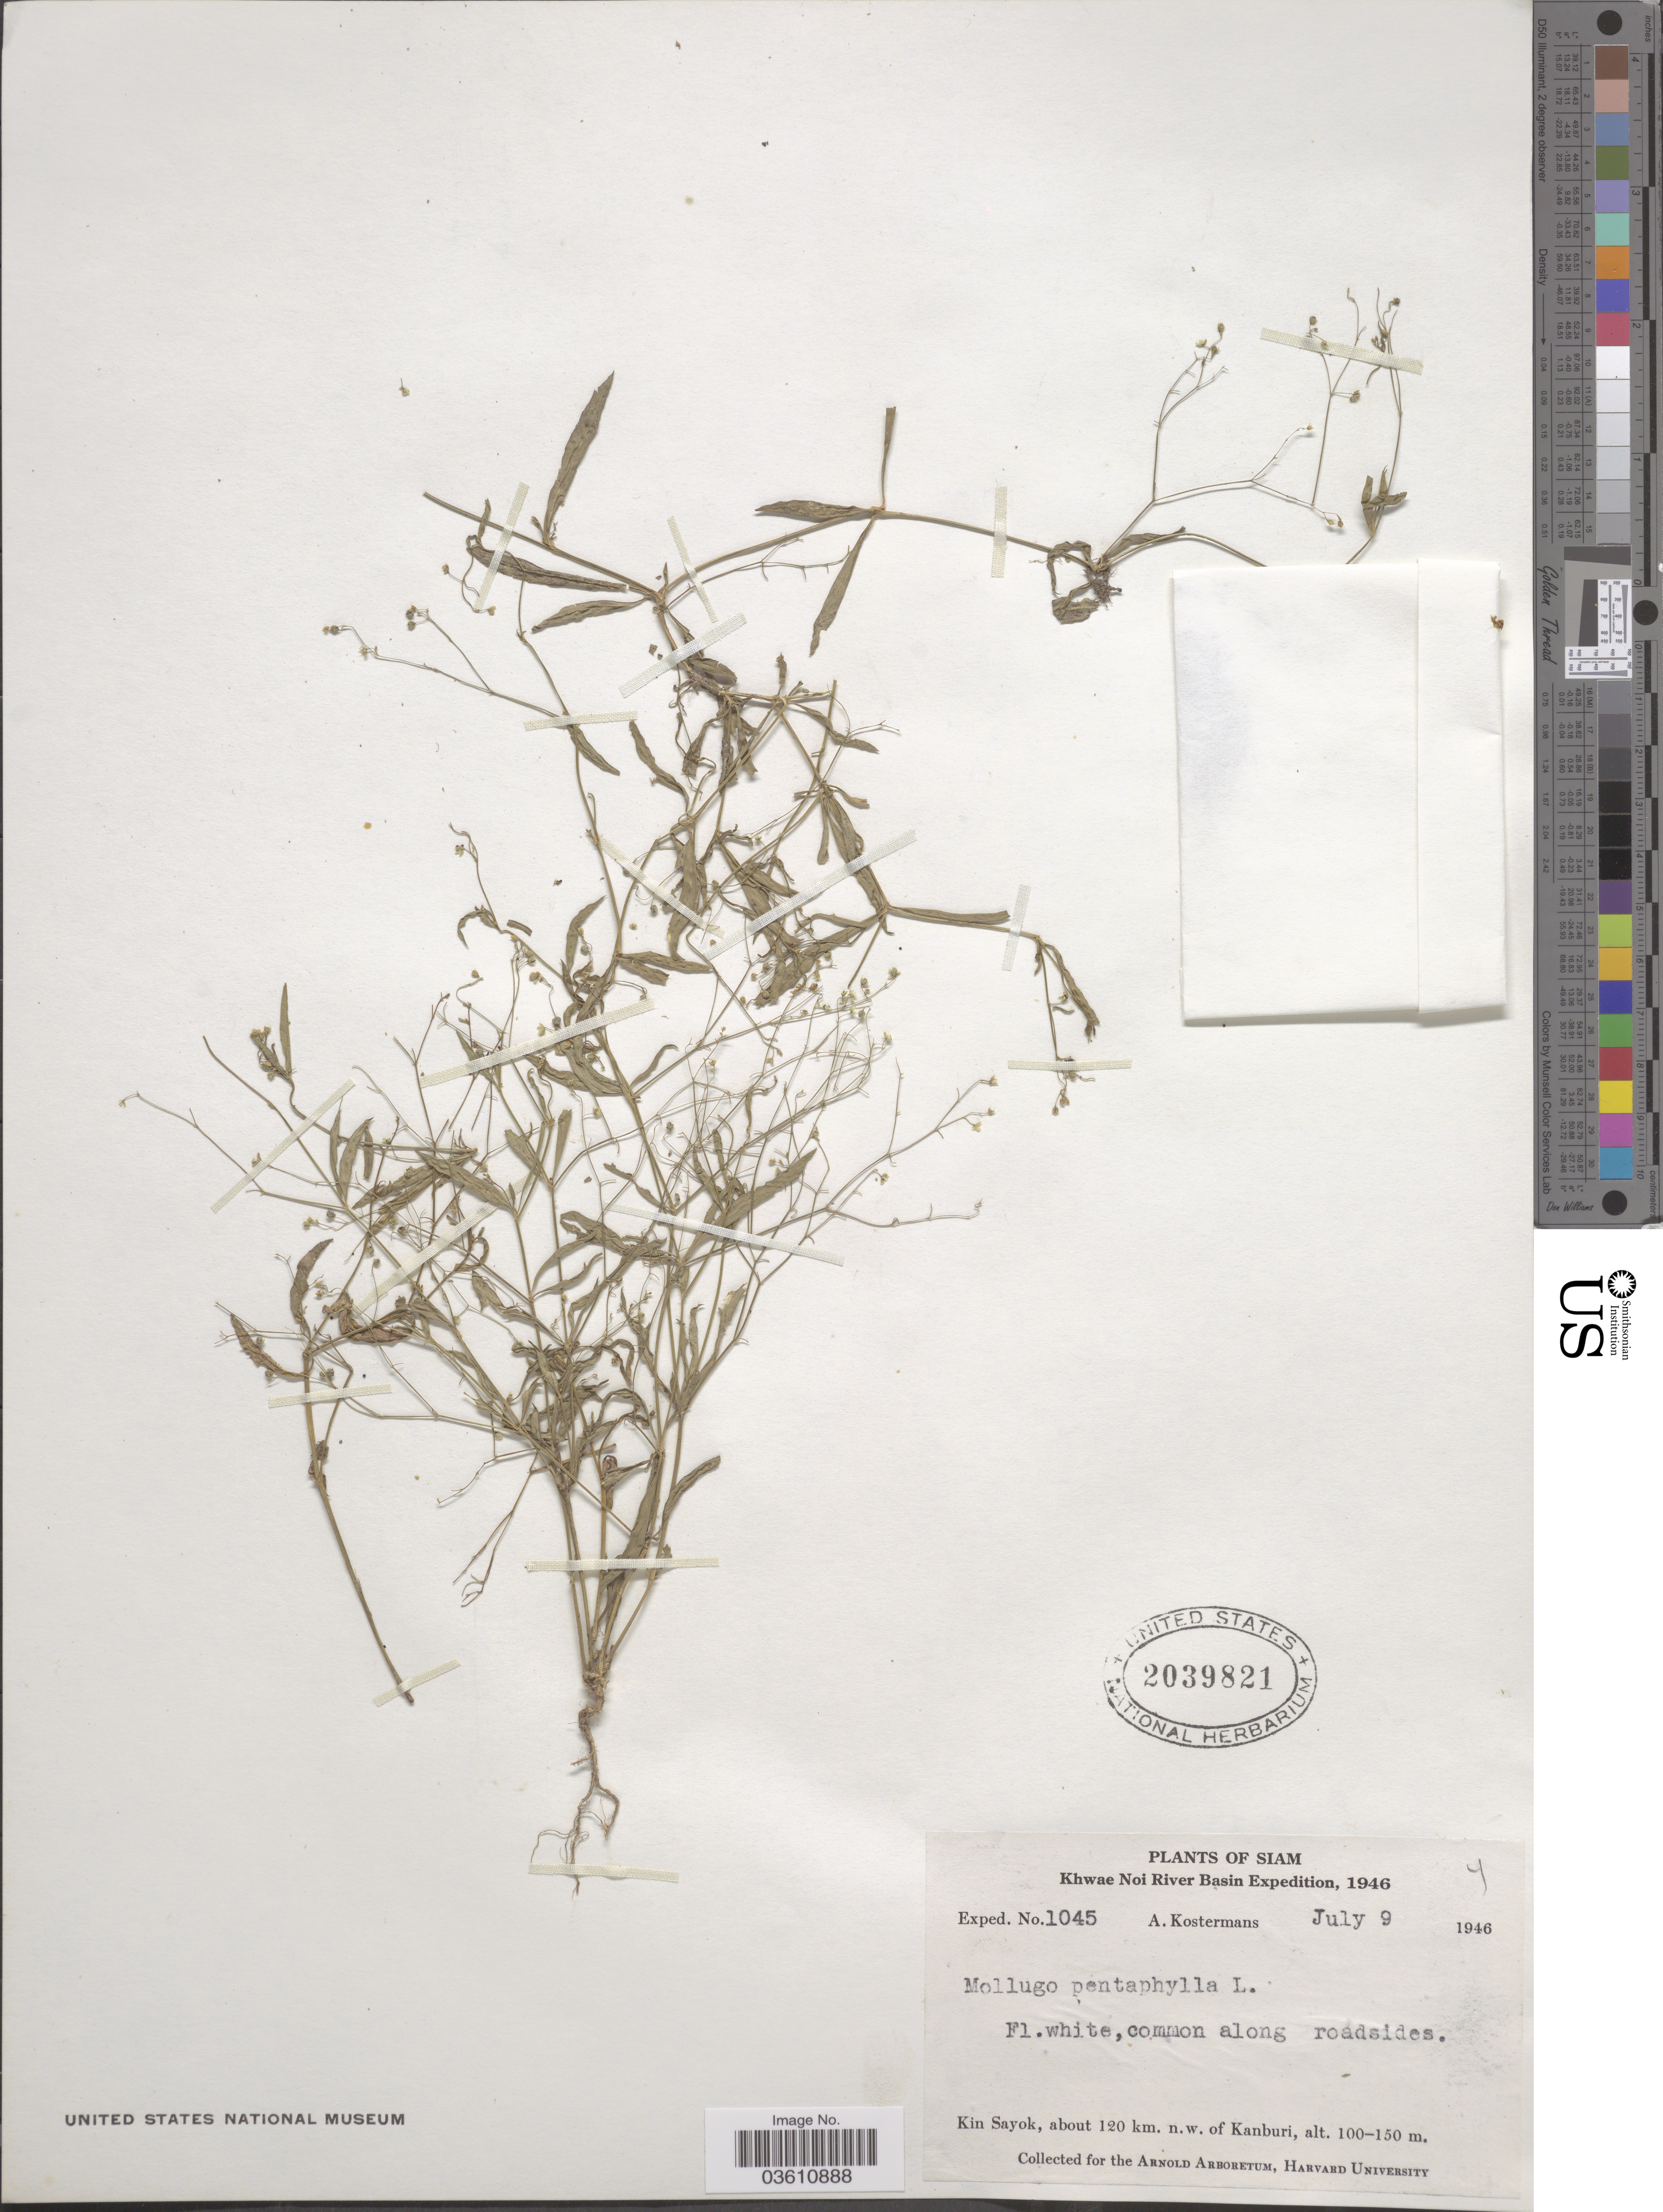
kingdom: Plantae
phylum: Tracheophyta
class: Magnoliopsida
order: Caryophyllales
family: Molluginaceae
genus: Trigastrotheca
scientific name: Trigastrotheca pentaphylla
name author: (L.) Thulin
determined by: Strong, Mark T., (BOT), Smithsonian Institution - National Museum of Natural History (UNITED STATES)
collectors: A. J. G. Kostermans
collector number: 1045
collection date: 1946-07-09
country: Thailand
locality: Siam. Khwae Noi River. Kin Sayok, about 120 km. n.w. of Kanburi.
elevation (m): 100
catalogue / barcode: US 2039821